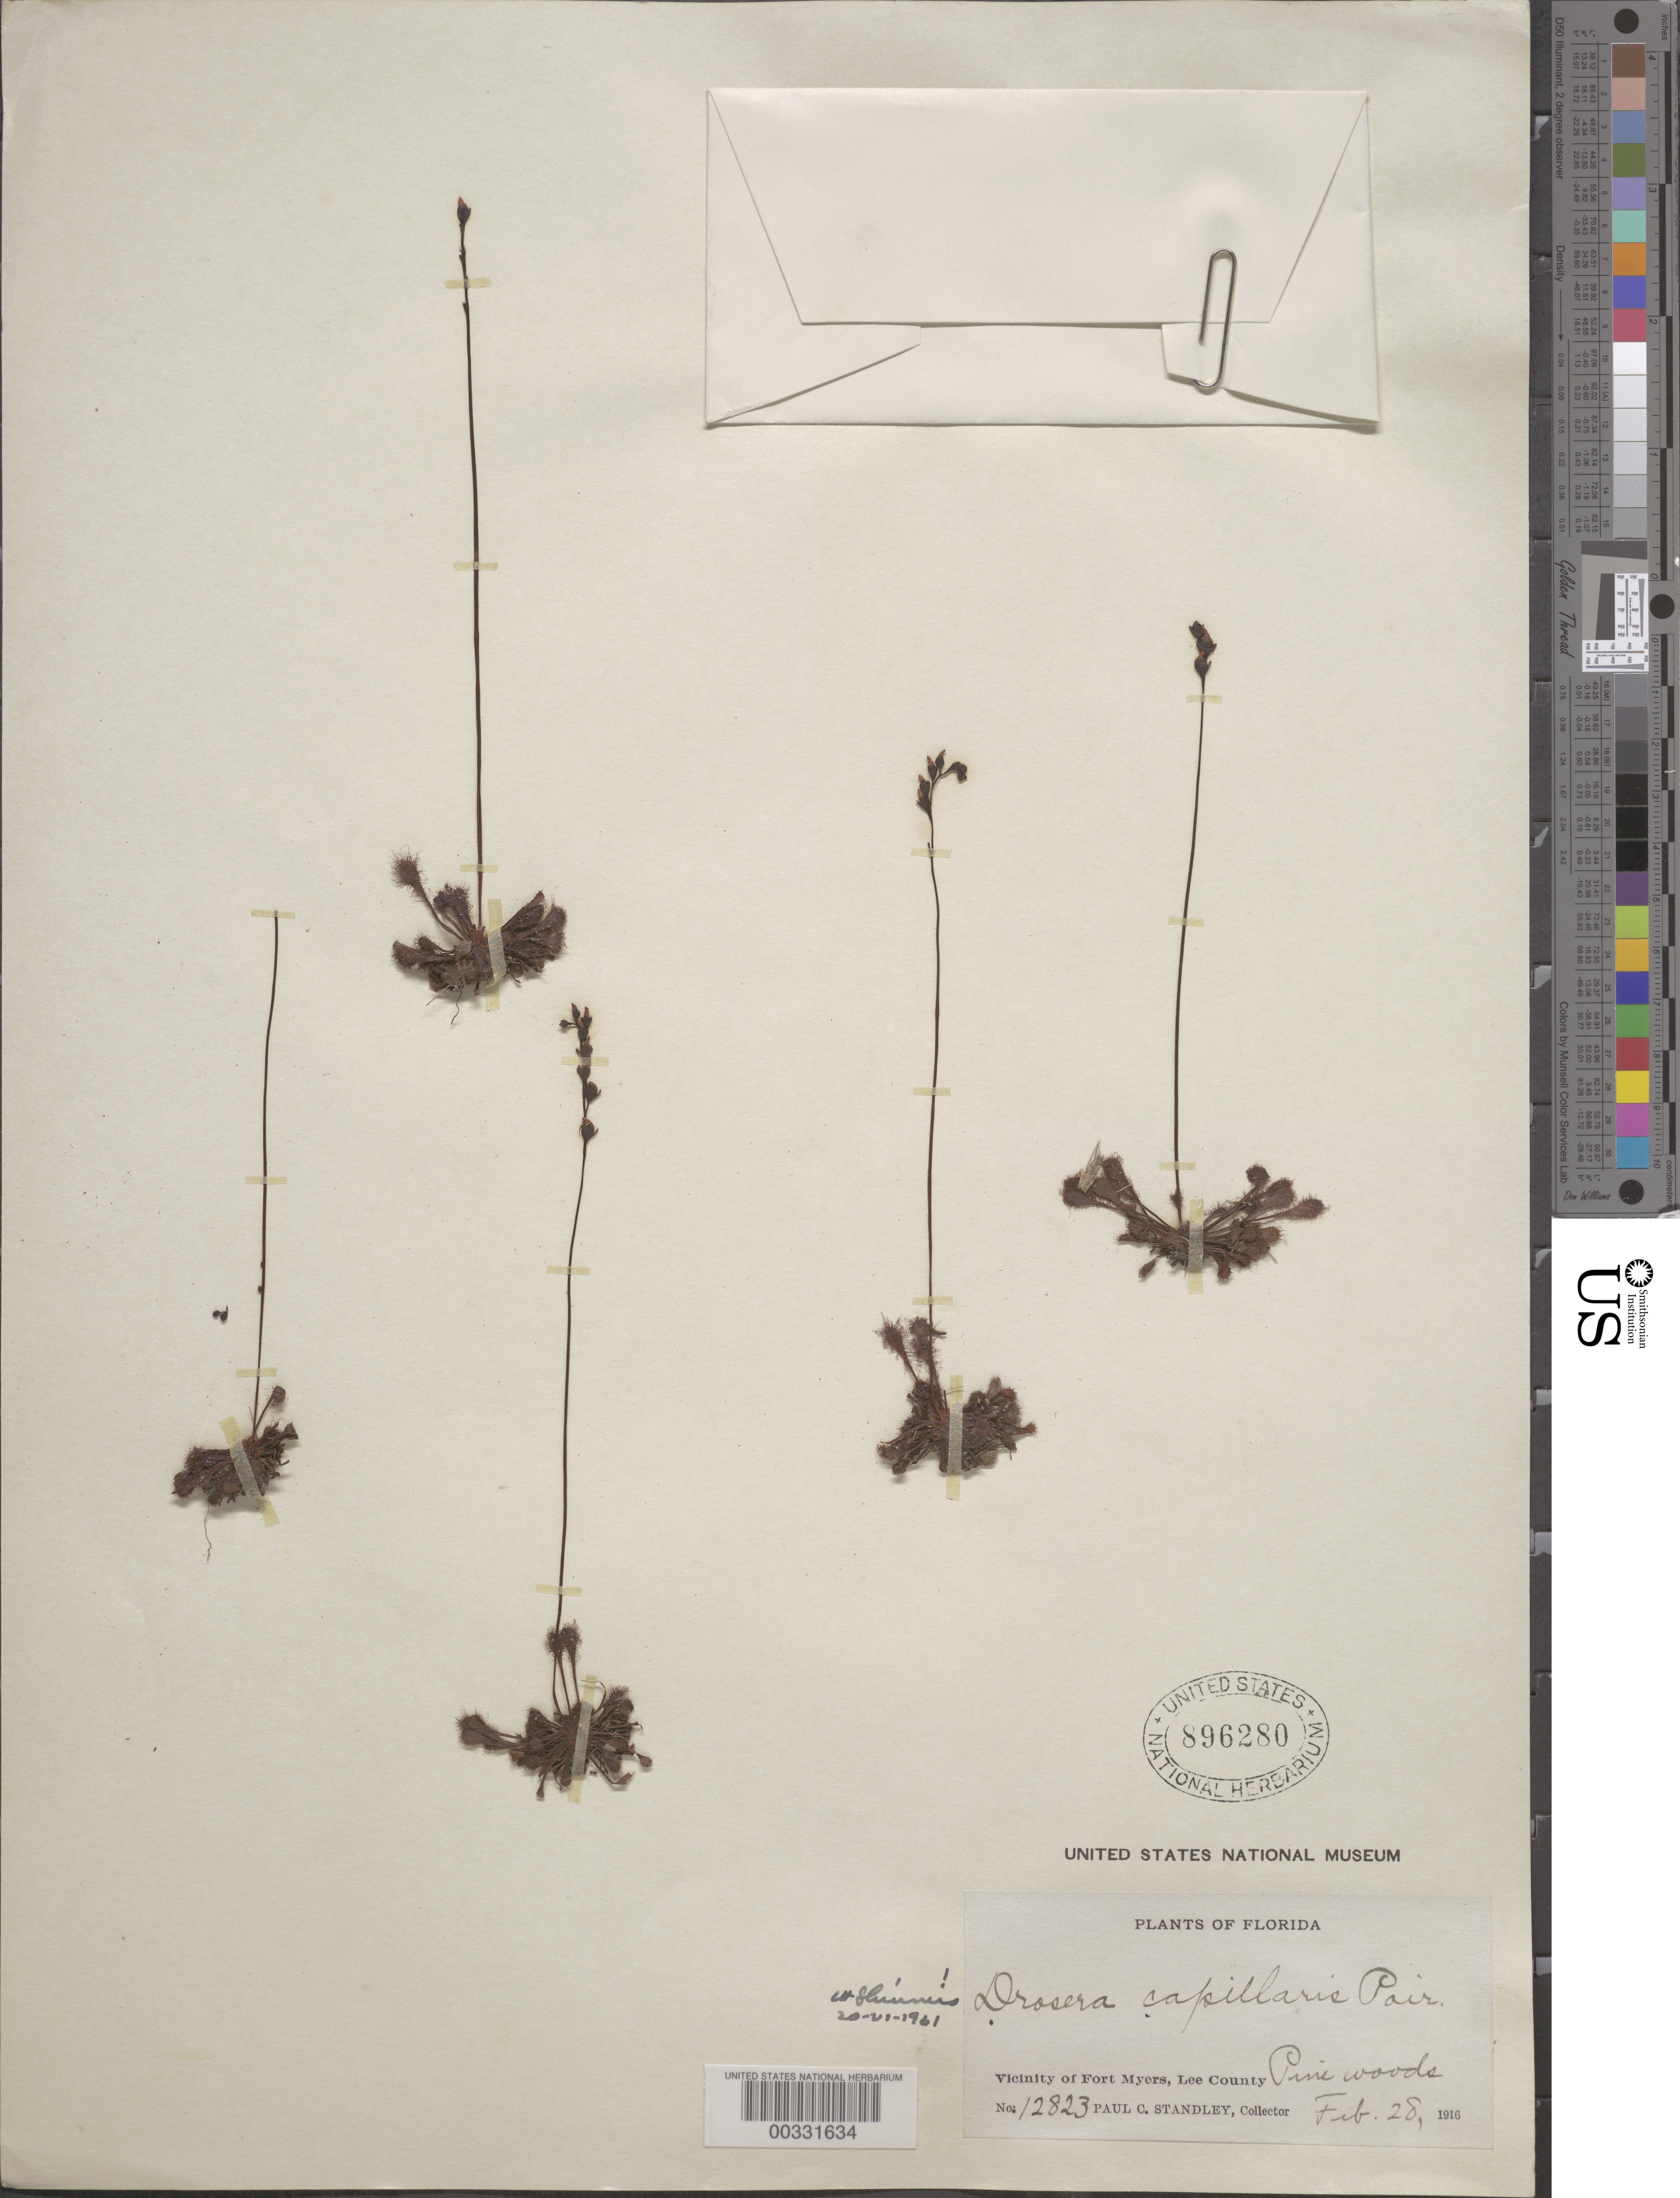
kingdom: Plantae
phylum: Tracheophyta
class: Magnoliopsida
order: Caryophyllales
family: Droseraceae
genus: Drosera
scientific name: Drosera capillaris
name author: Poir.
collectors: P. C. Standley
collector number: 12823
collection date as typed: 28 Feb 1916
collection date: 1916-02-28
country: United States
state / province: Florida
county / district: Lee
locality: Fort myers, near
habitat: Pine woods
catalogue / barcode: US 896280